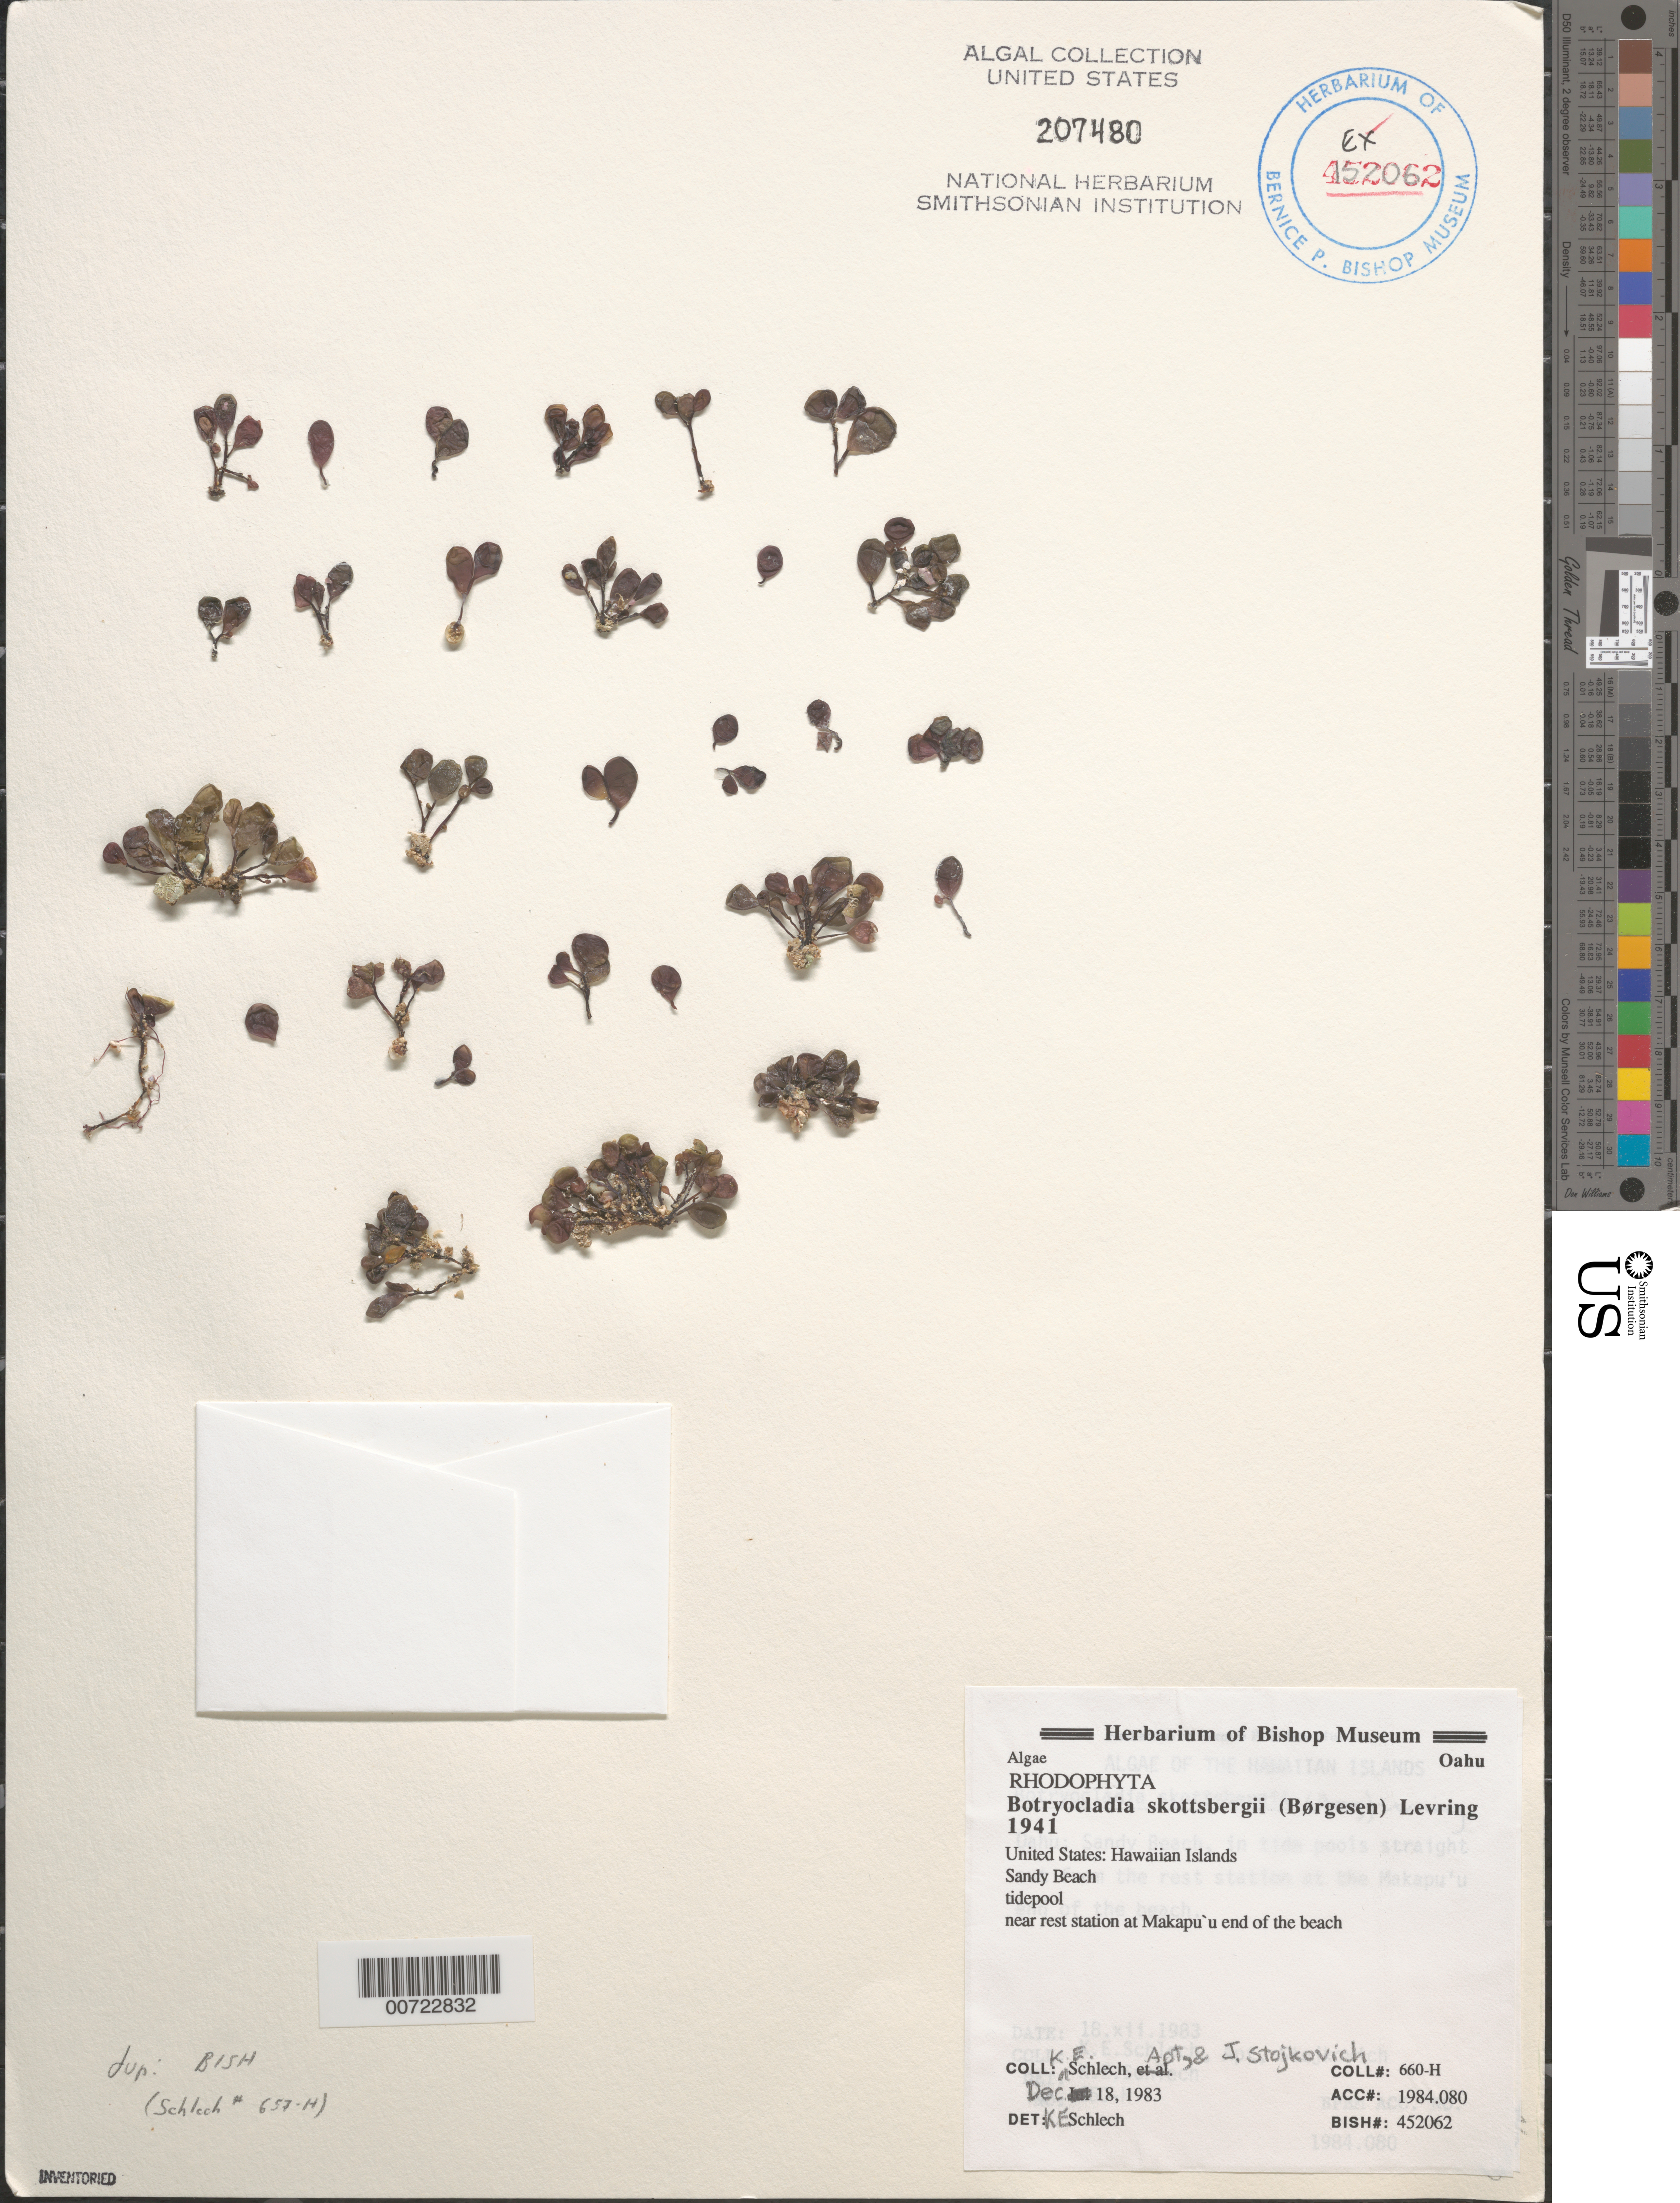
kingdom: Plantae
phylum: Rhodophyta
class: Florideophyceae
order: Rhodymeniales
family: Rhodymeniaceae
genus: Botryocladia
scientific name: Botryocladia skottsbergii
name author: (Børgesen) Levring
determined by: Schlech, K. E.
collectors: K. Schlech, -- Apt & J. Stojkovich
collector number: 660-H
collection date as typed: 18 Dec 1983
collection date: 1983-12-18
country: United States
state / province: Hawaii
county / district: Honolulu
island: Oahu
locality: Sandy Beach, Makapu'u end of beach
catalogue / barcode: US 207480